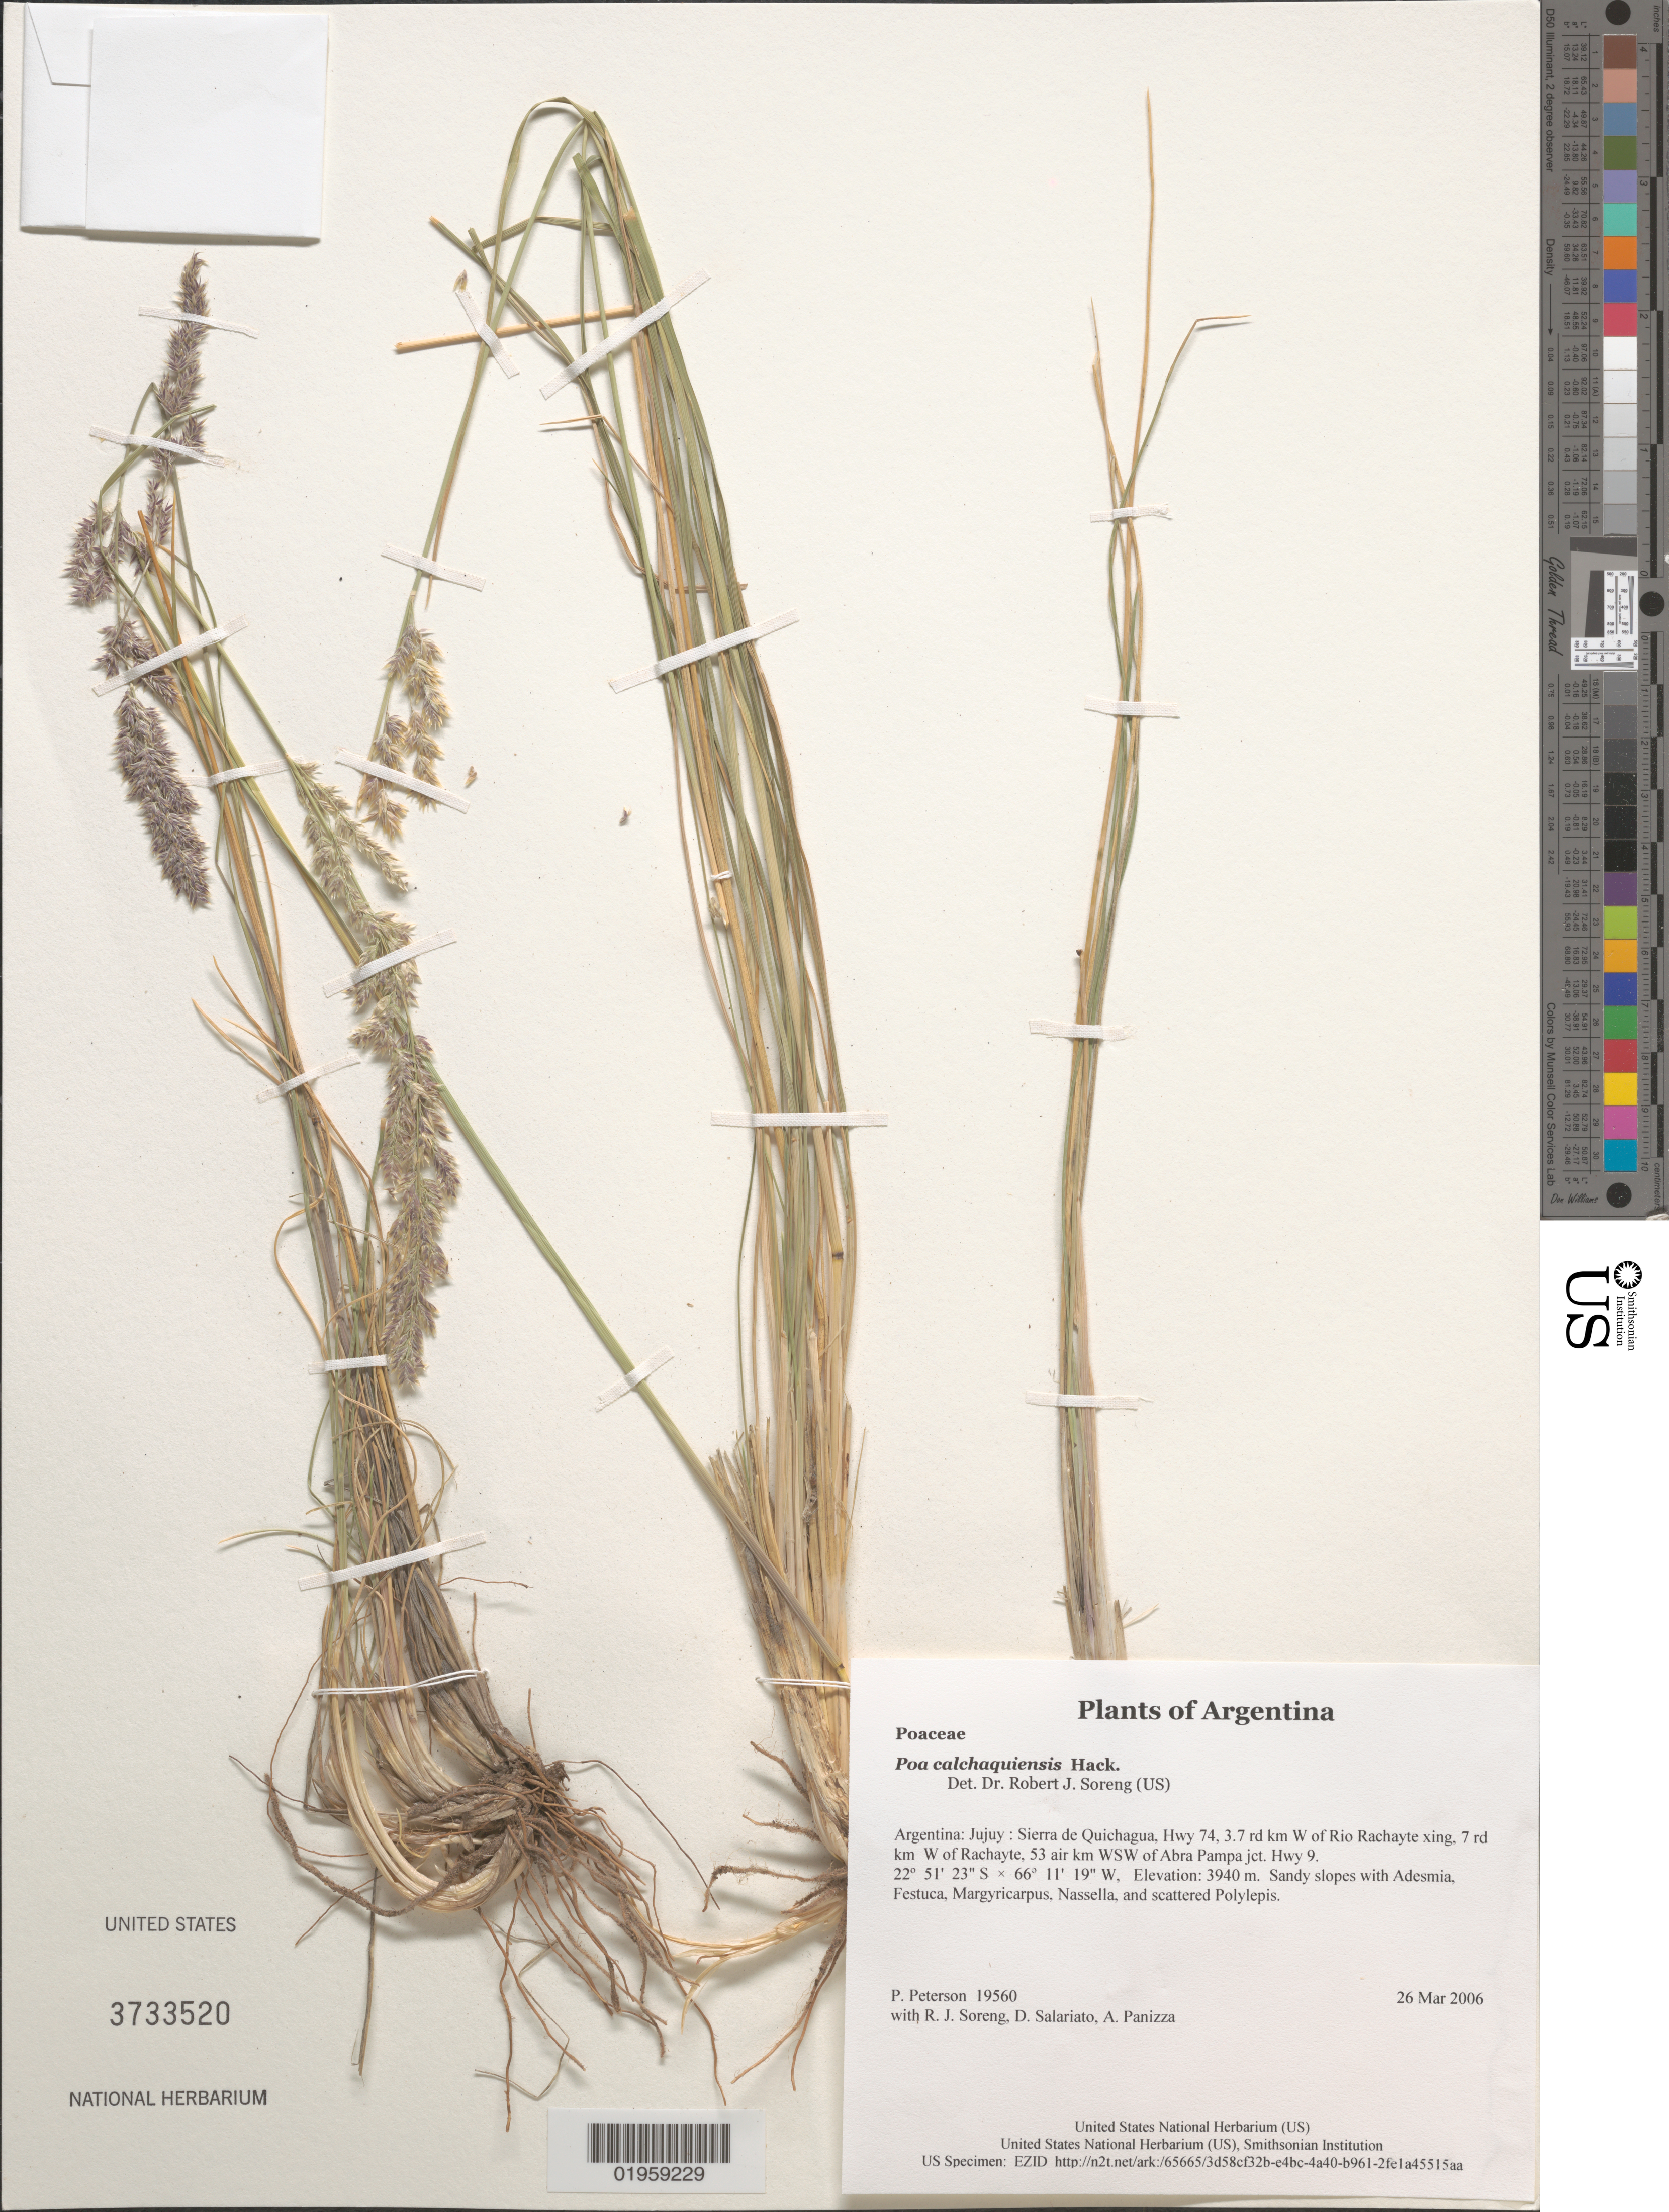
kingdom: Plantae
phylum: Tracheophyta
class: Liliopsida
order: Poales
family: Poaceae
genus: Poa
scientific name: Poa calchaquiensis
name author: Hack.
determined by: Soreng, Robert J., Research Associate (BOT), Smithsonian Institution - National Museum of Natural History (UNITED STATES)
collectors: P. M. Peterson, R. J. Soreng, D. Salariato & A. Panizza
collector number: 19560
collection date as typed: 26 Mar 2006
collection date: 2006-03-26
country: Argentina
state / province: Jujuy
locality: Sierra de Quichagua, Hwy 74, 3.7 rd km W of Rio Rachayte xing, 7 rd km W of Rachayte, 53 air km WSW of Abra Pampa jct. Hwy 9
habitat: Sandy slopes with Adesmia, Festuca, Margyricarpus, Nassella, and scattered Polylepis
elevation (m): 3940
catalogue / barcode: US 3733520